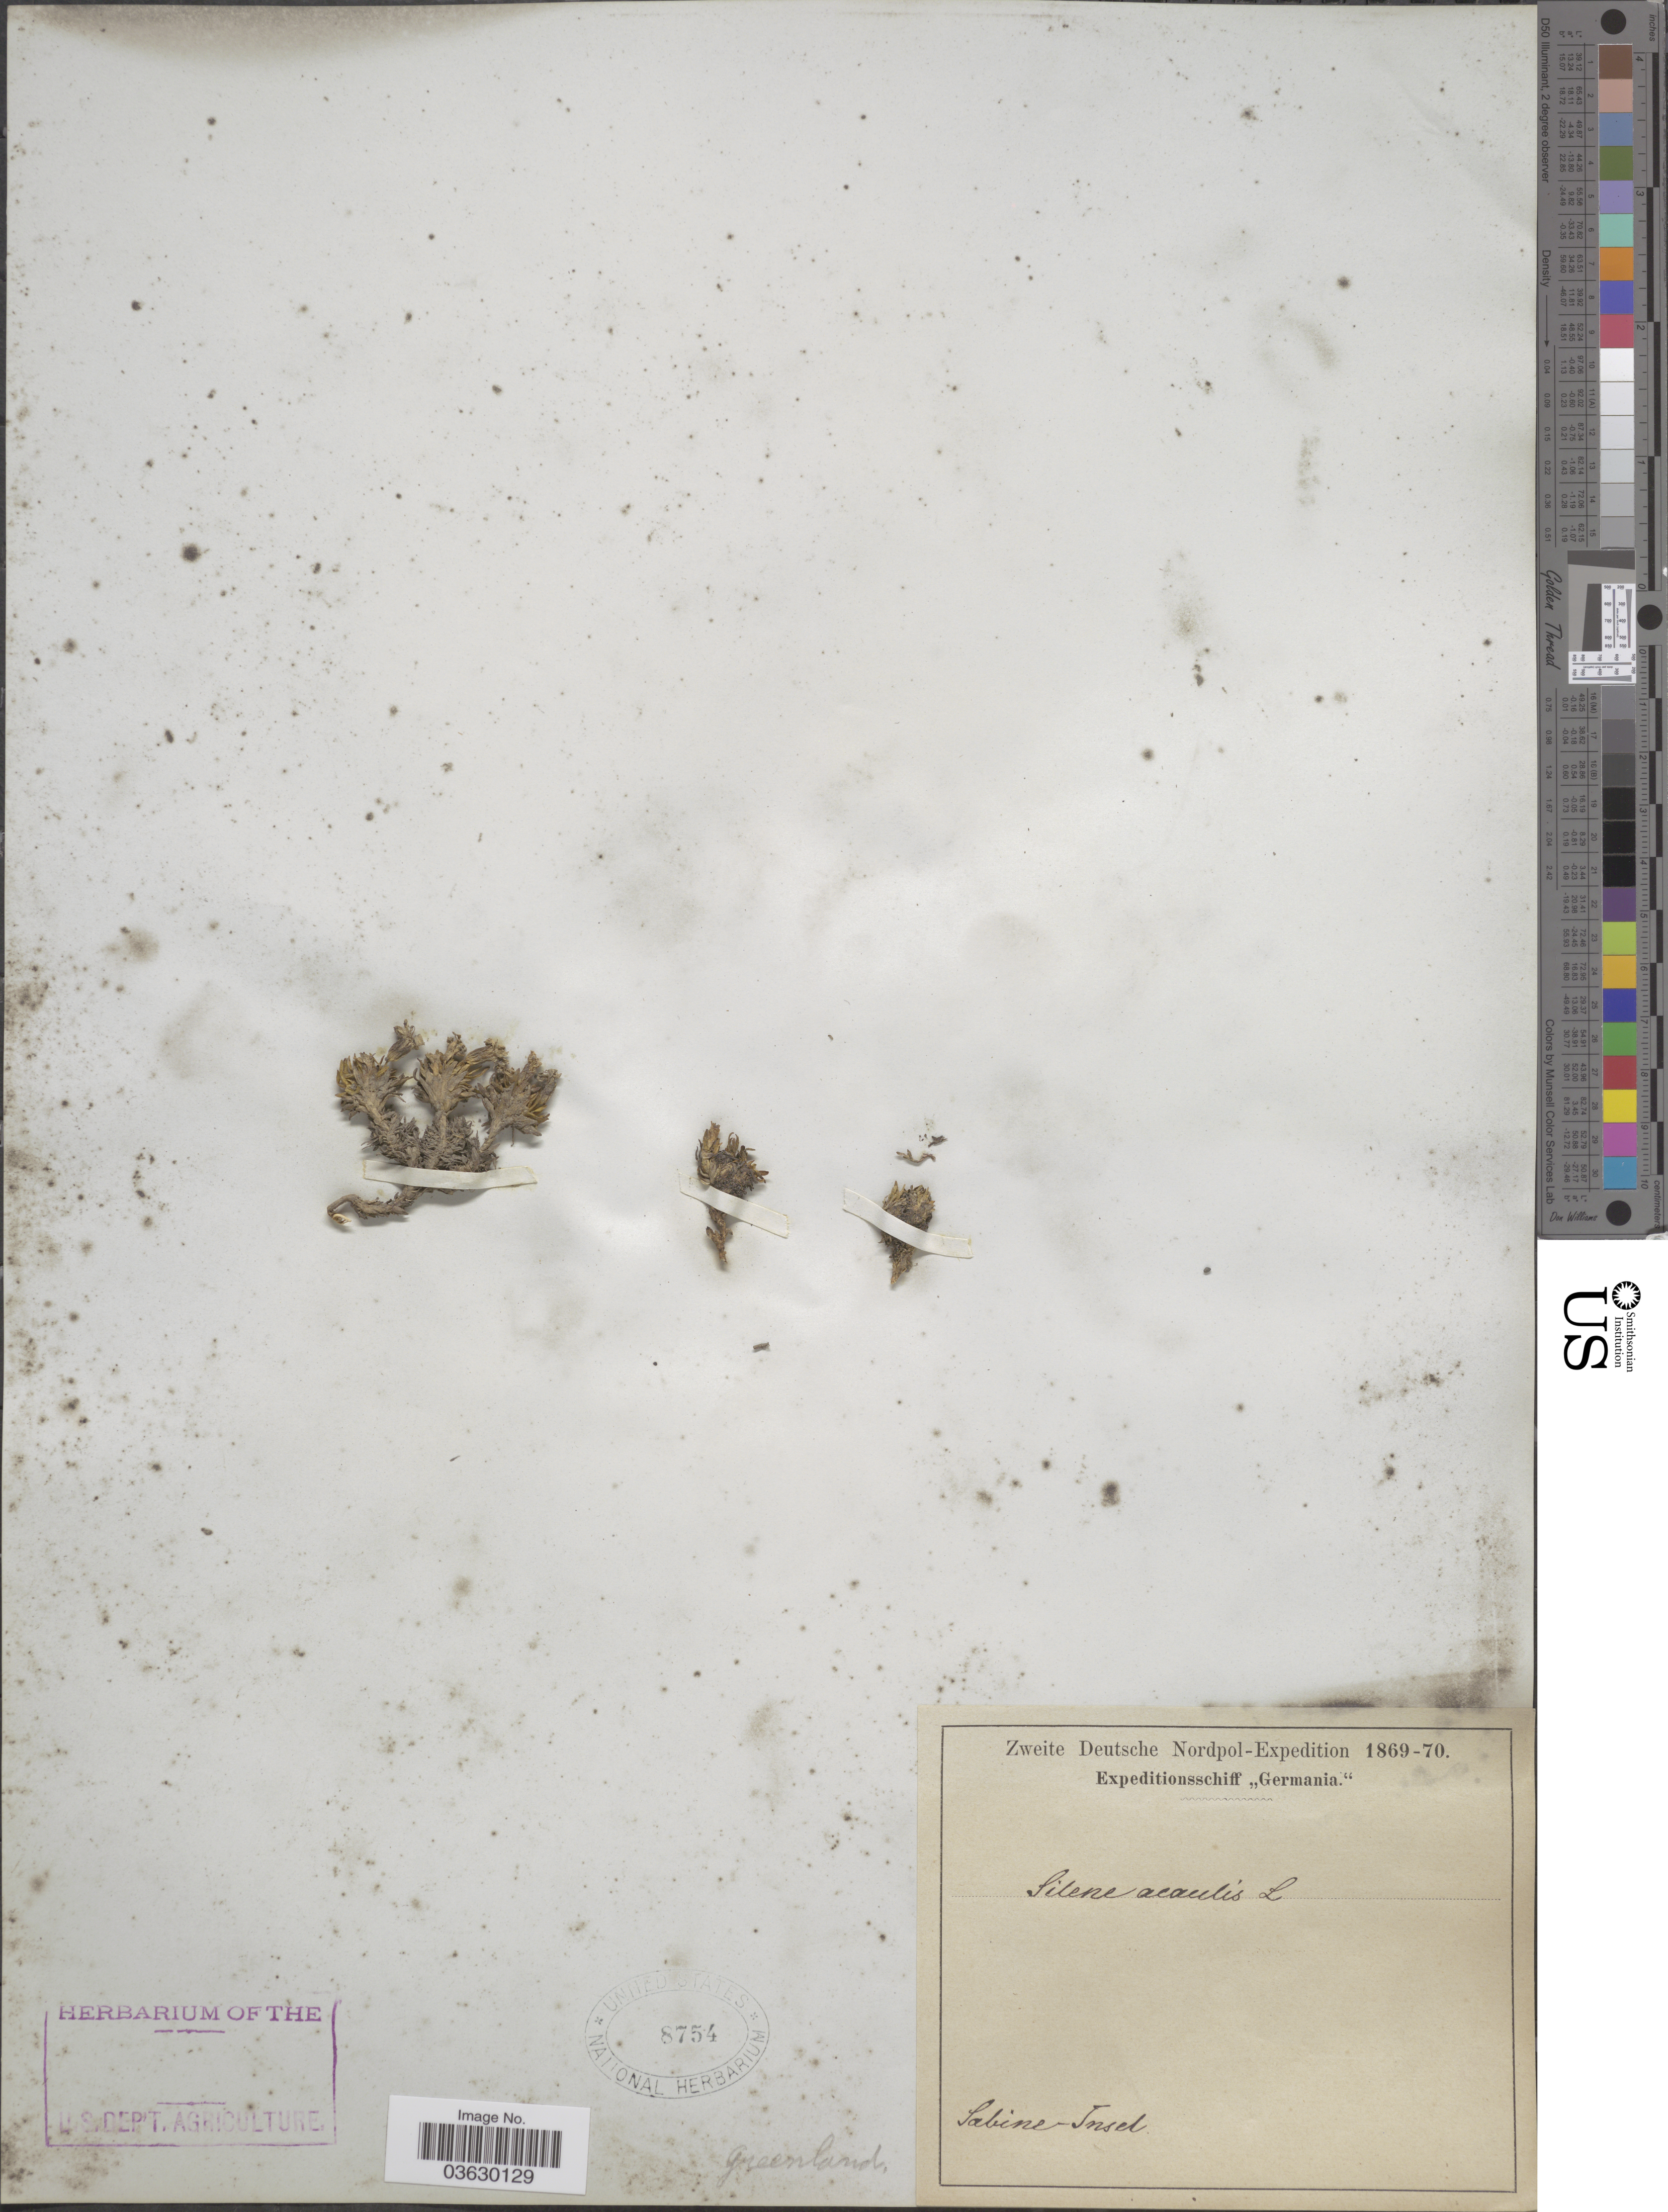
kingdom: Plantae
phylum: Tracheophyta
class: Magnoliopsida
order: Caryophyllales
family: Caryophyllaceae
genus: Silene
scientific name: Silene acaulis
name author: (L.) Jacq.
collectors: Zweite Deutsche Nordpol-Expedition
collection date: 1869/1870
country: Greenland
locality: Sabine-Insel.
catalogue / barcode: US 8754